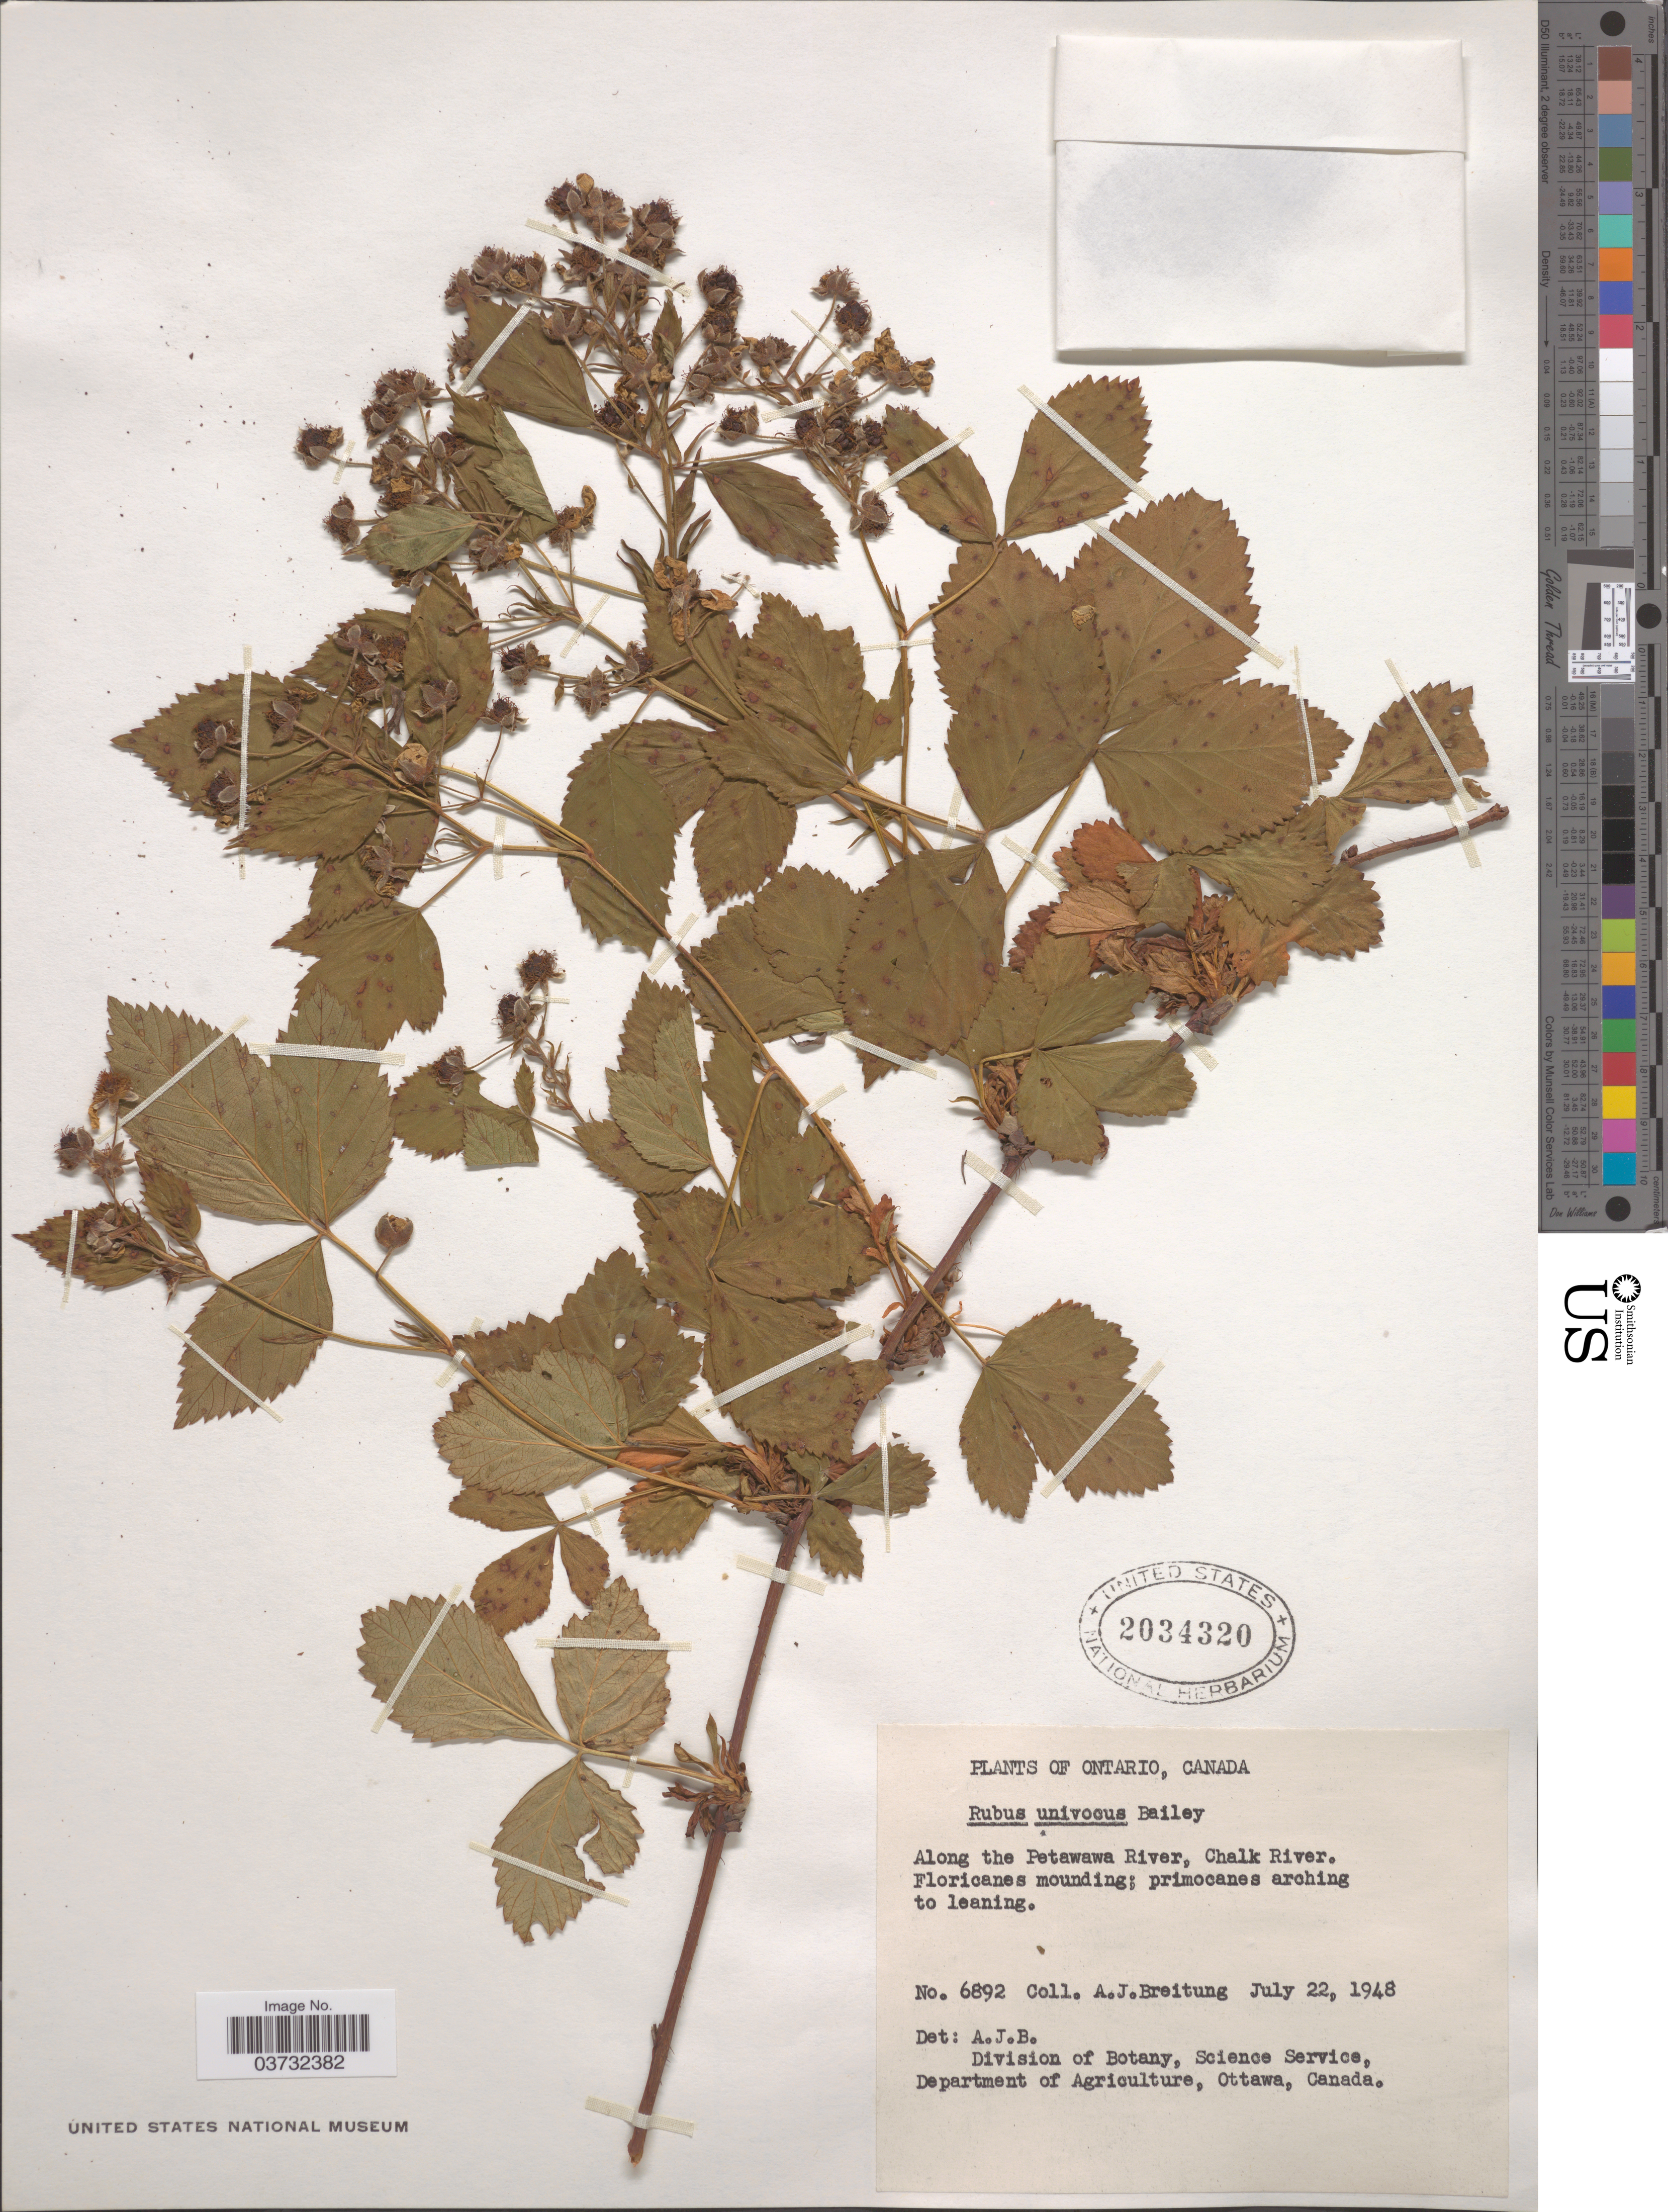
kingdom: Plantae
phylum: Tracheophyta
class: Magnoliopsida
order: Rosales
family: Rosaceae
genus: Rubus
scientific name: Rubus univocus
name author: L.H. Bailey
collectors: A. Breitung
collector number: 6892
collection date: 1948-07-22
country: Canada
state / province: Ontario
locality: Along the Petawawa River, Chalk River.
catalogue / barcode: US 2034320